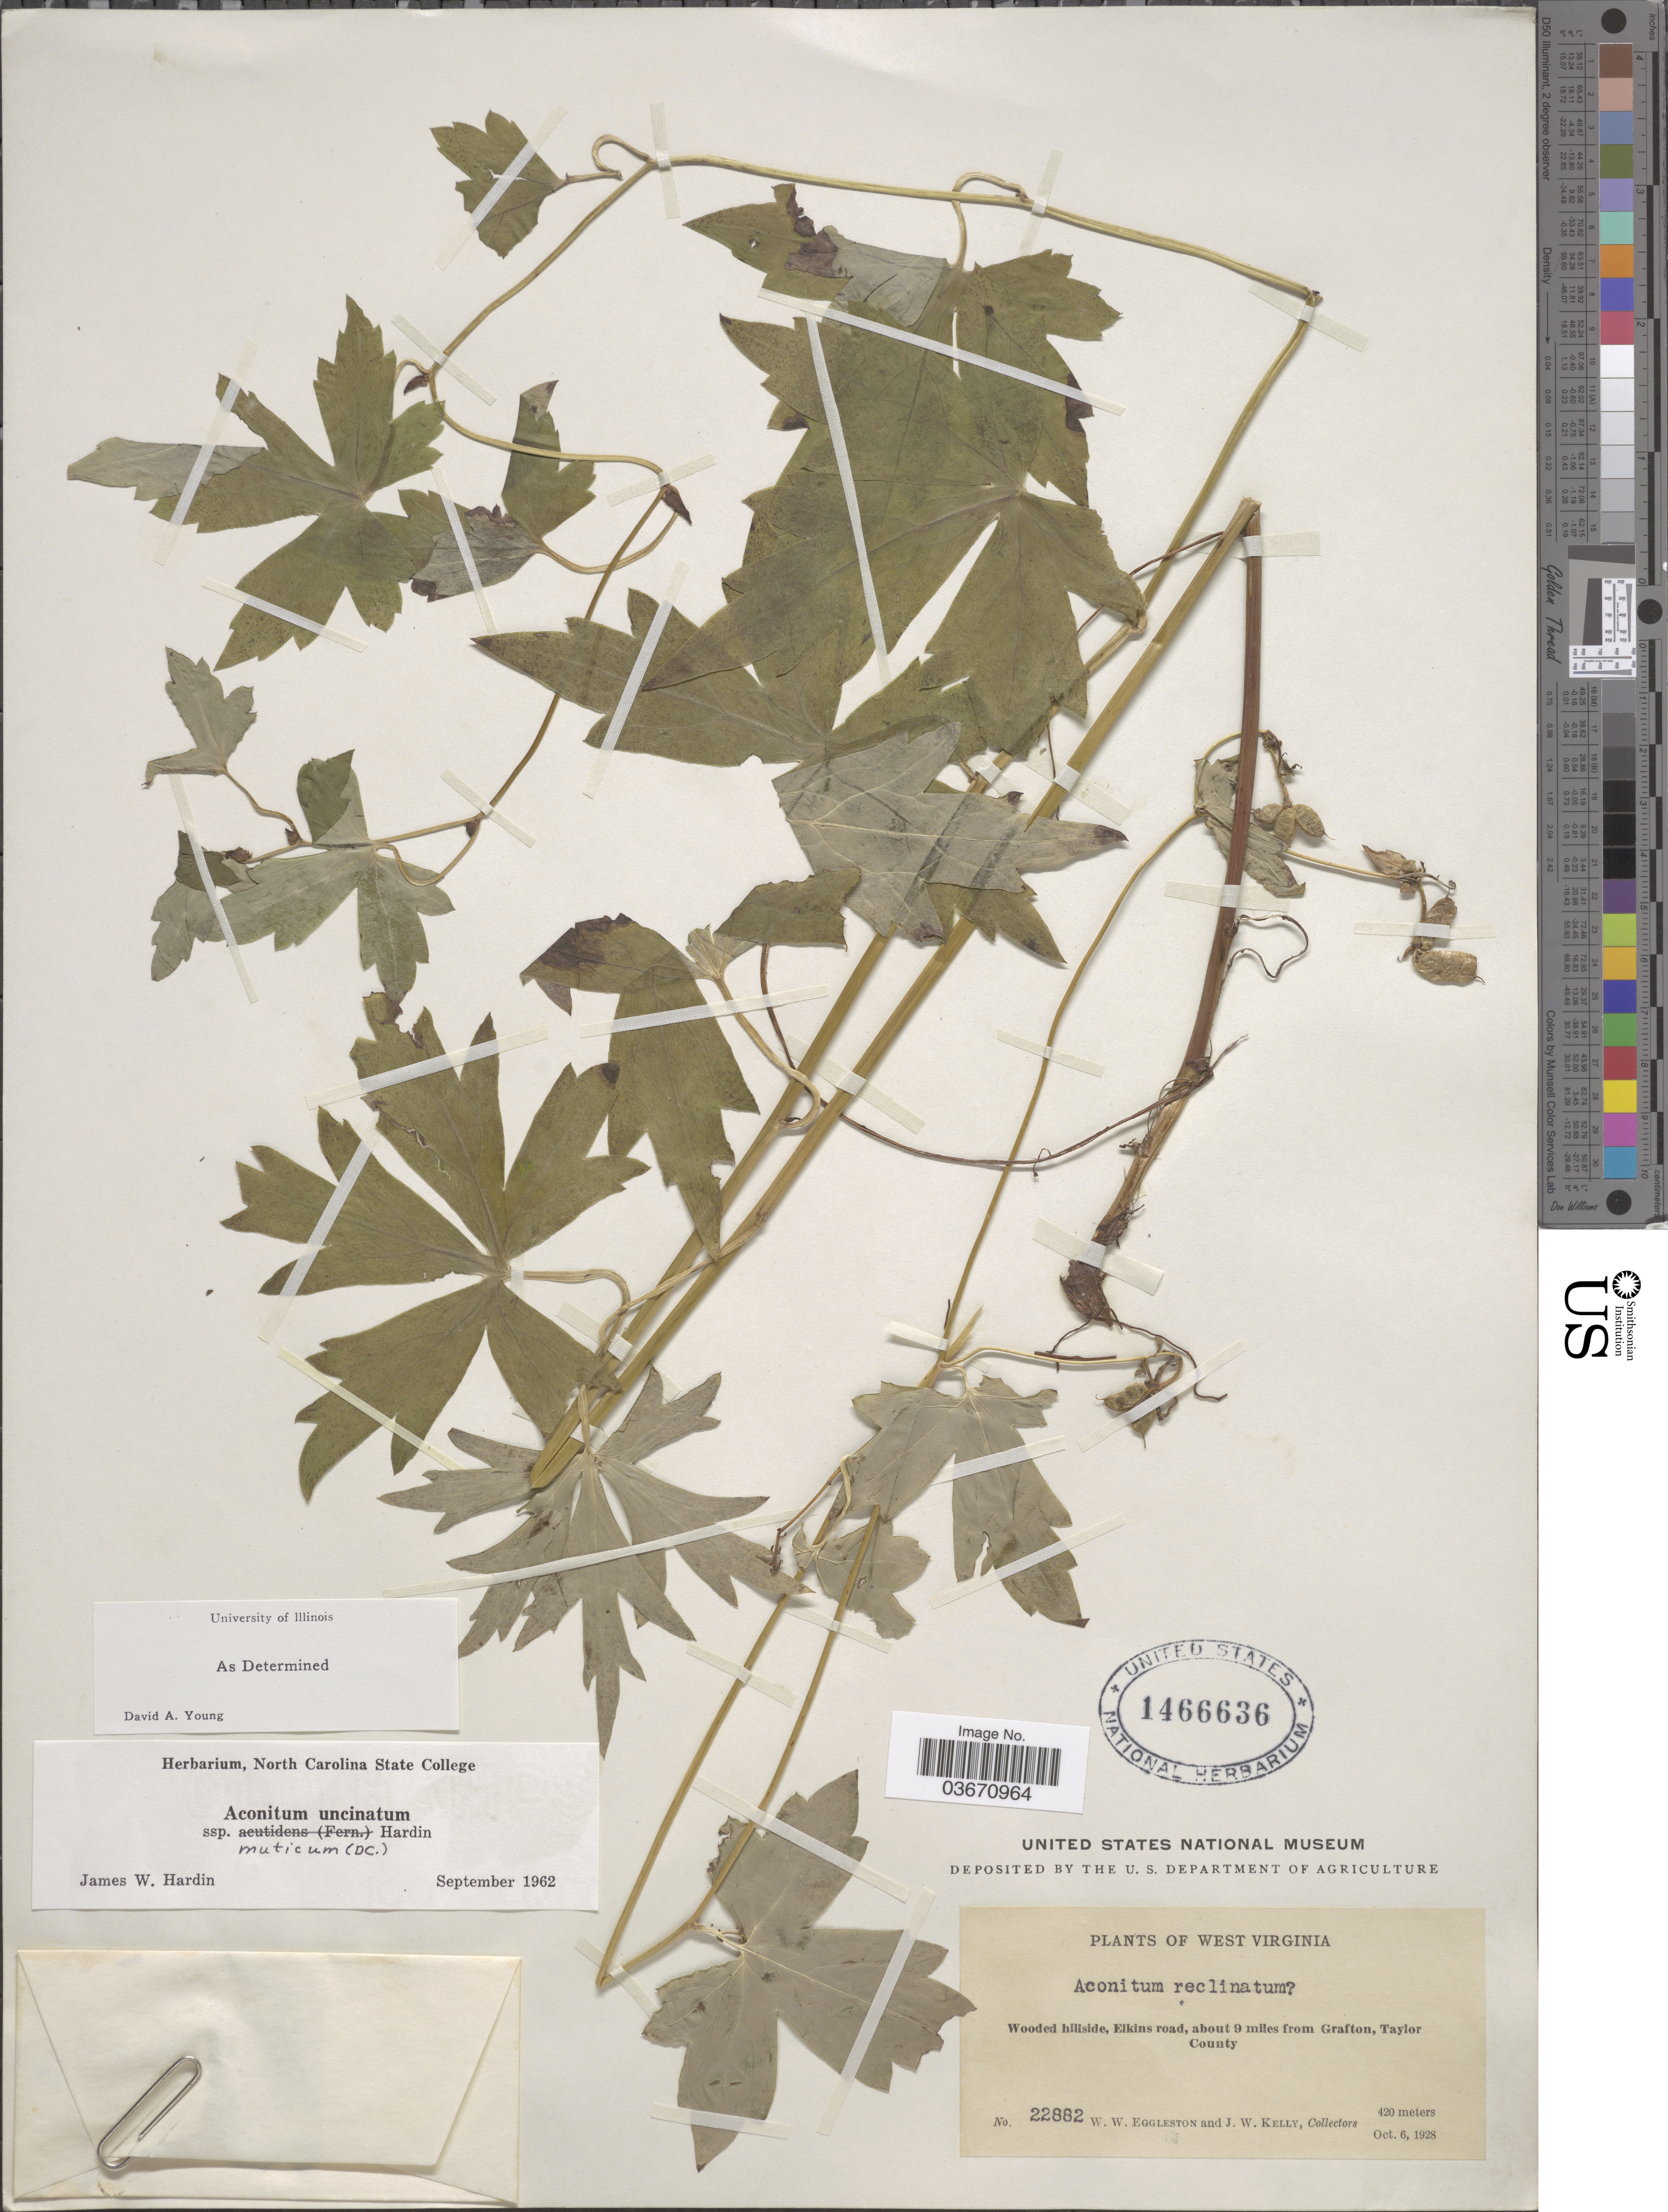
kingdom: Plantae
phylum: Tracheophyta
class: Magnoliopsida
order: Ranunculales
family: Ranunculaceae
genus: Aconitum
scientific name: Aconitum uncinatum subsp. muticum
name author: (DC.) Hardin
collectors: W. W. Eggleston & J. Kelly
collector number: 22882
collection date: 1928-10-06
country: United States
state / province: West Virginia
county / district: Tucker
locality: Wooded hillside, Elkins road, about 9 miles from Grafton,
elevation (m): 420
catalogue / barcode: US 1466636